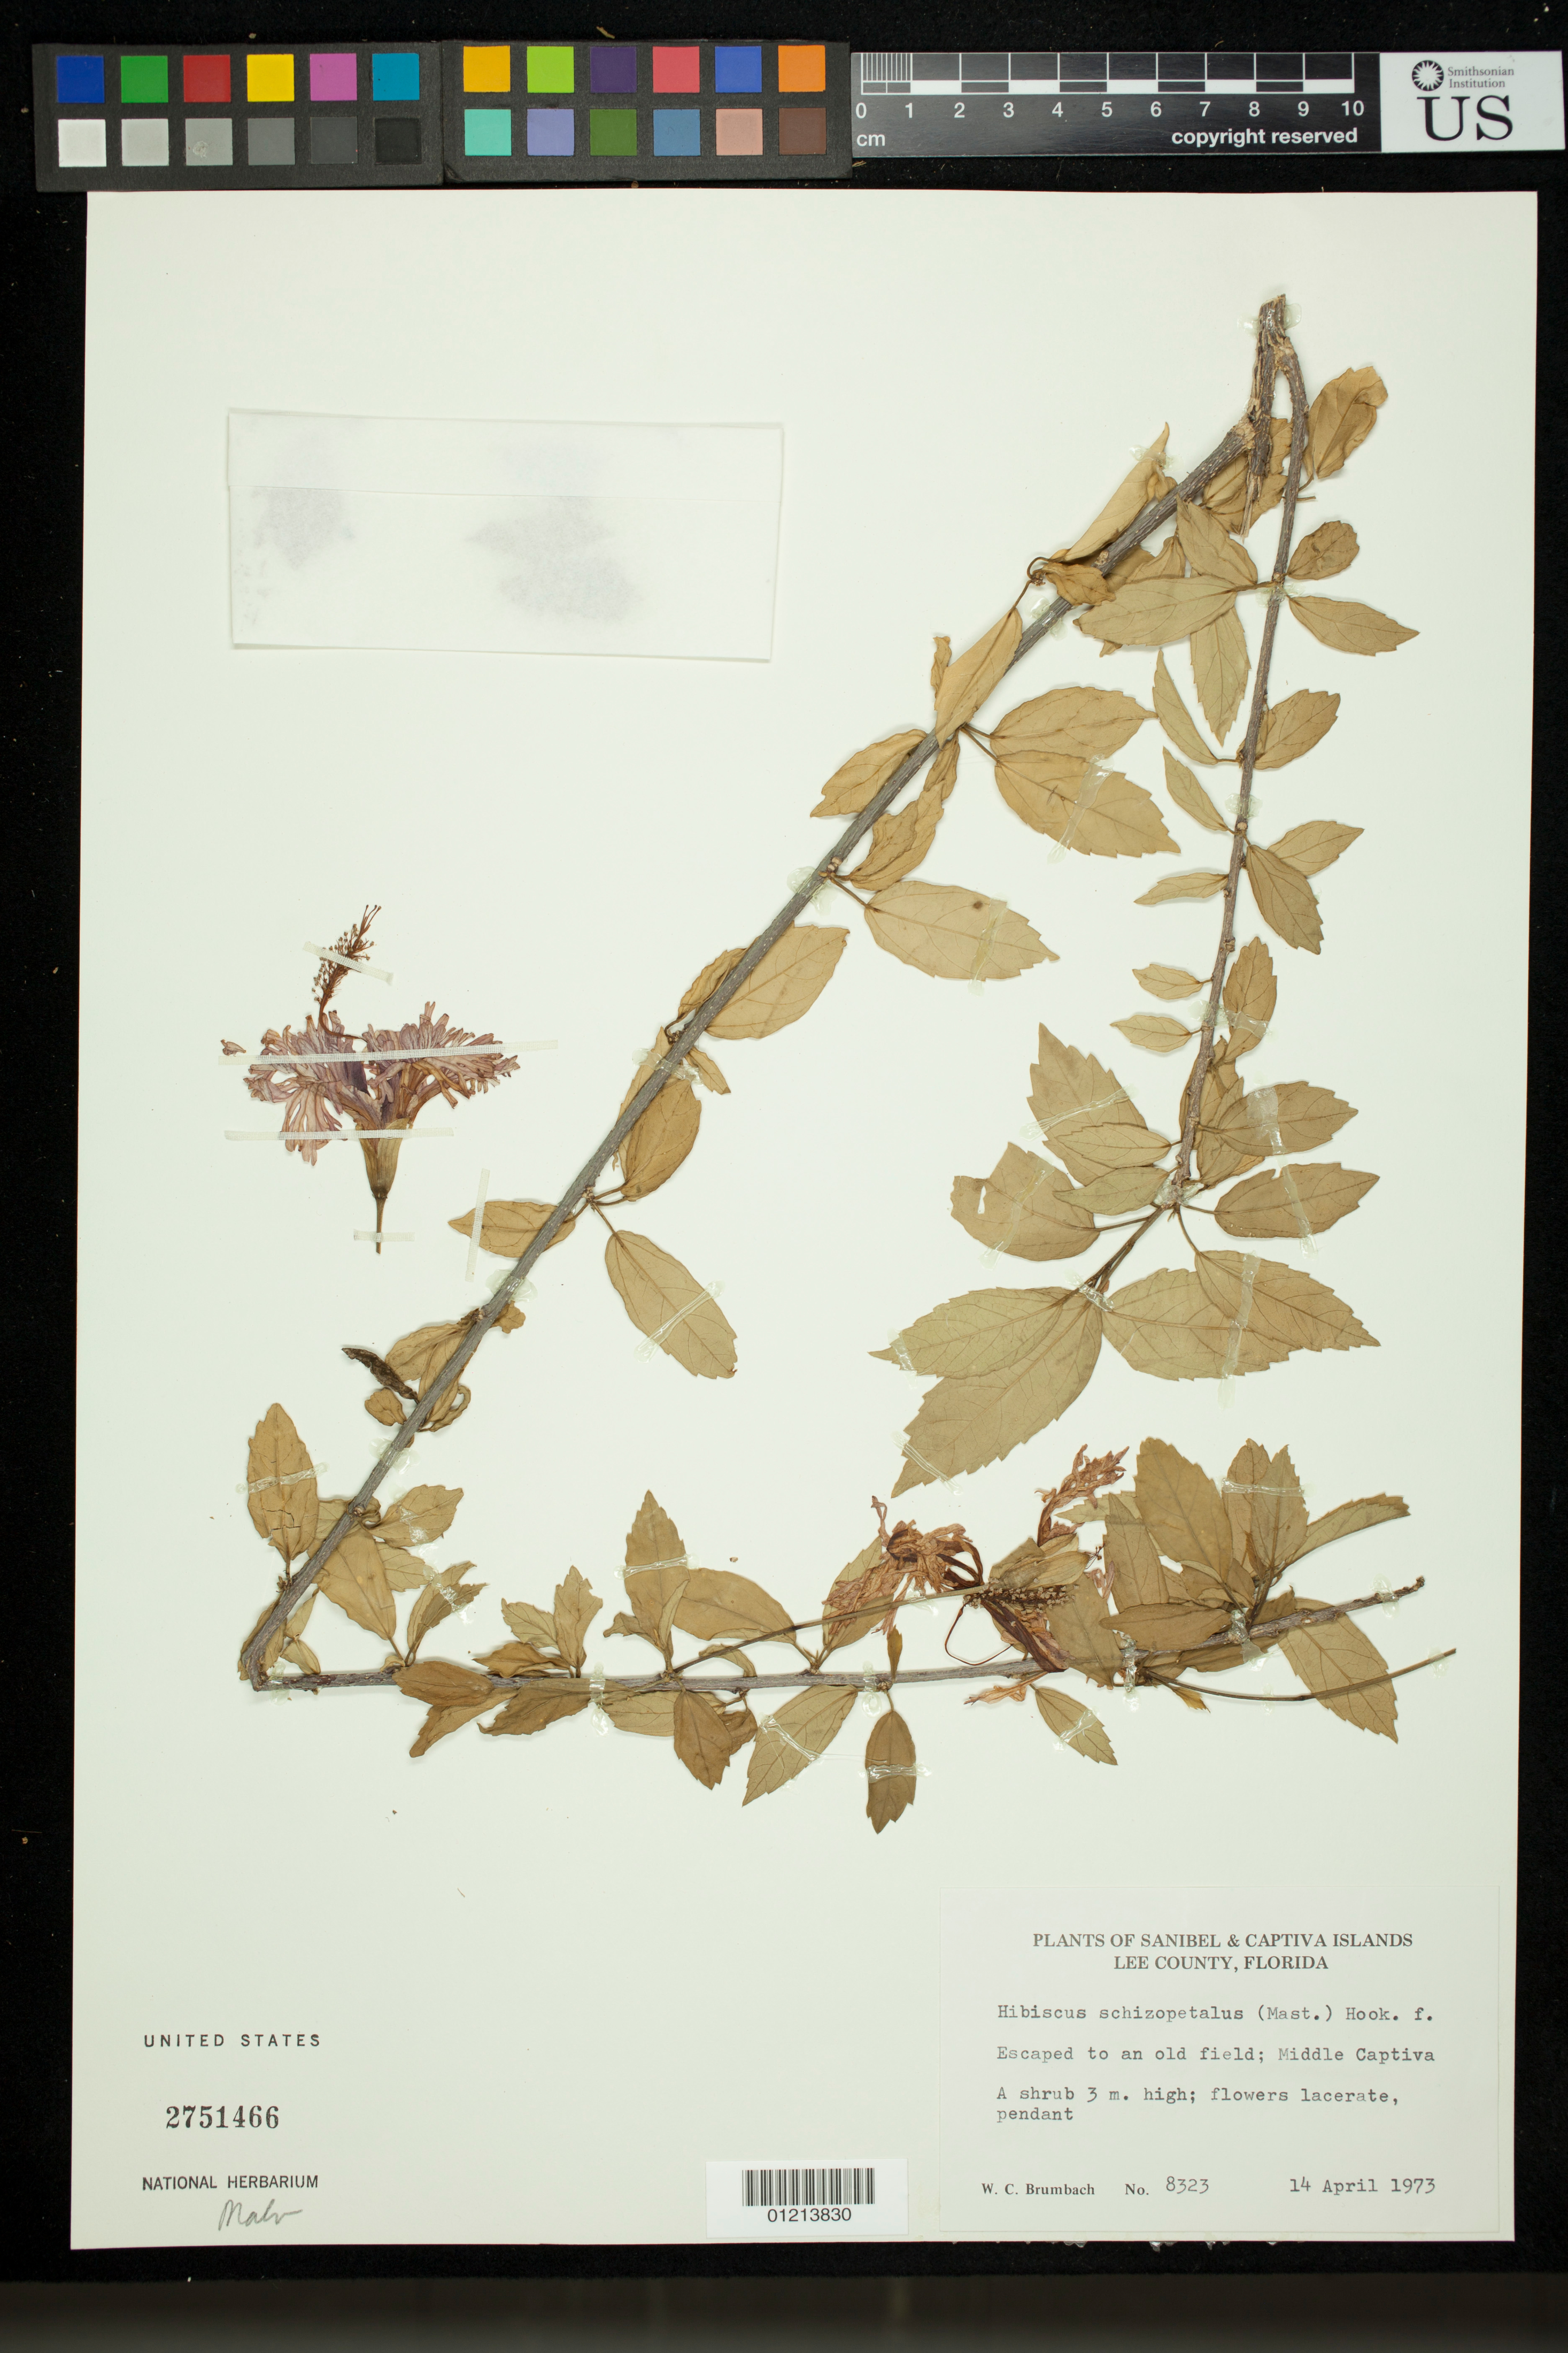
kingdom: Plantae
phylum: Tracheophyta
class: Magnoliopsida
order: Malvales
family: Malvaceae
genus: Hibiscus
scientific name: Hibiscus radiatus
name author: Cav.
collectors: W. C. Brumbach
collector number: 8323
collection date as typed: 14 Apr 1973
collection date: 1973-04-14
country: United States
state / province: Florida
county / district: Lee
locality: Lee County: Escaped to an old field; Middle Captiva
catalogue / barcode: US 2751466